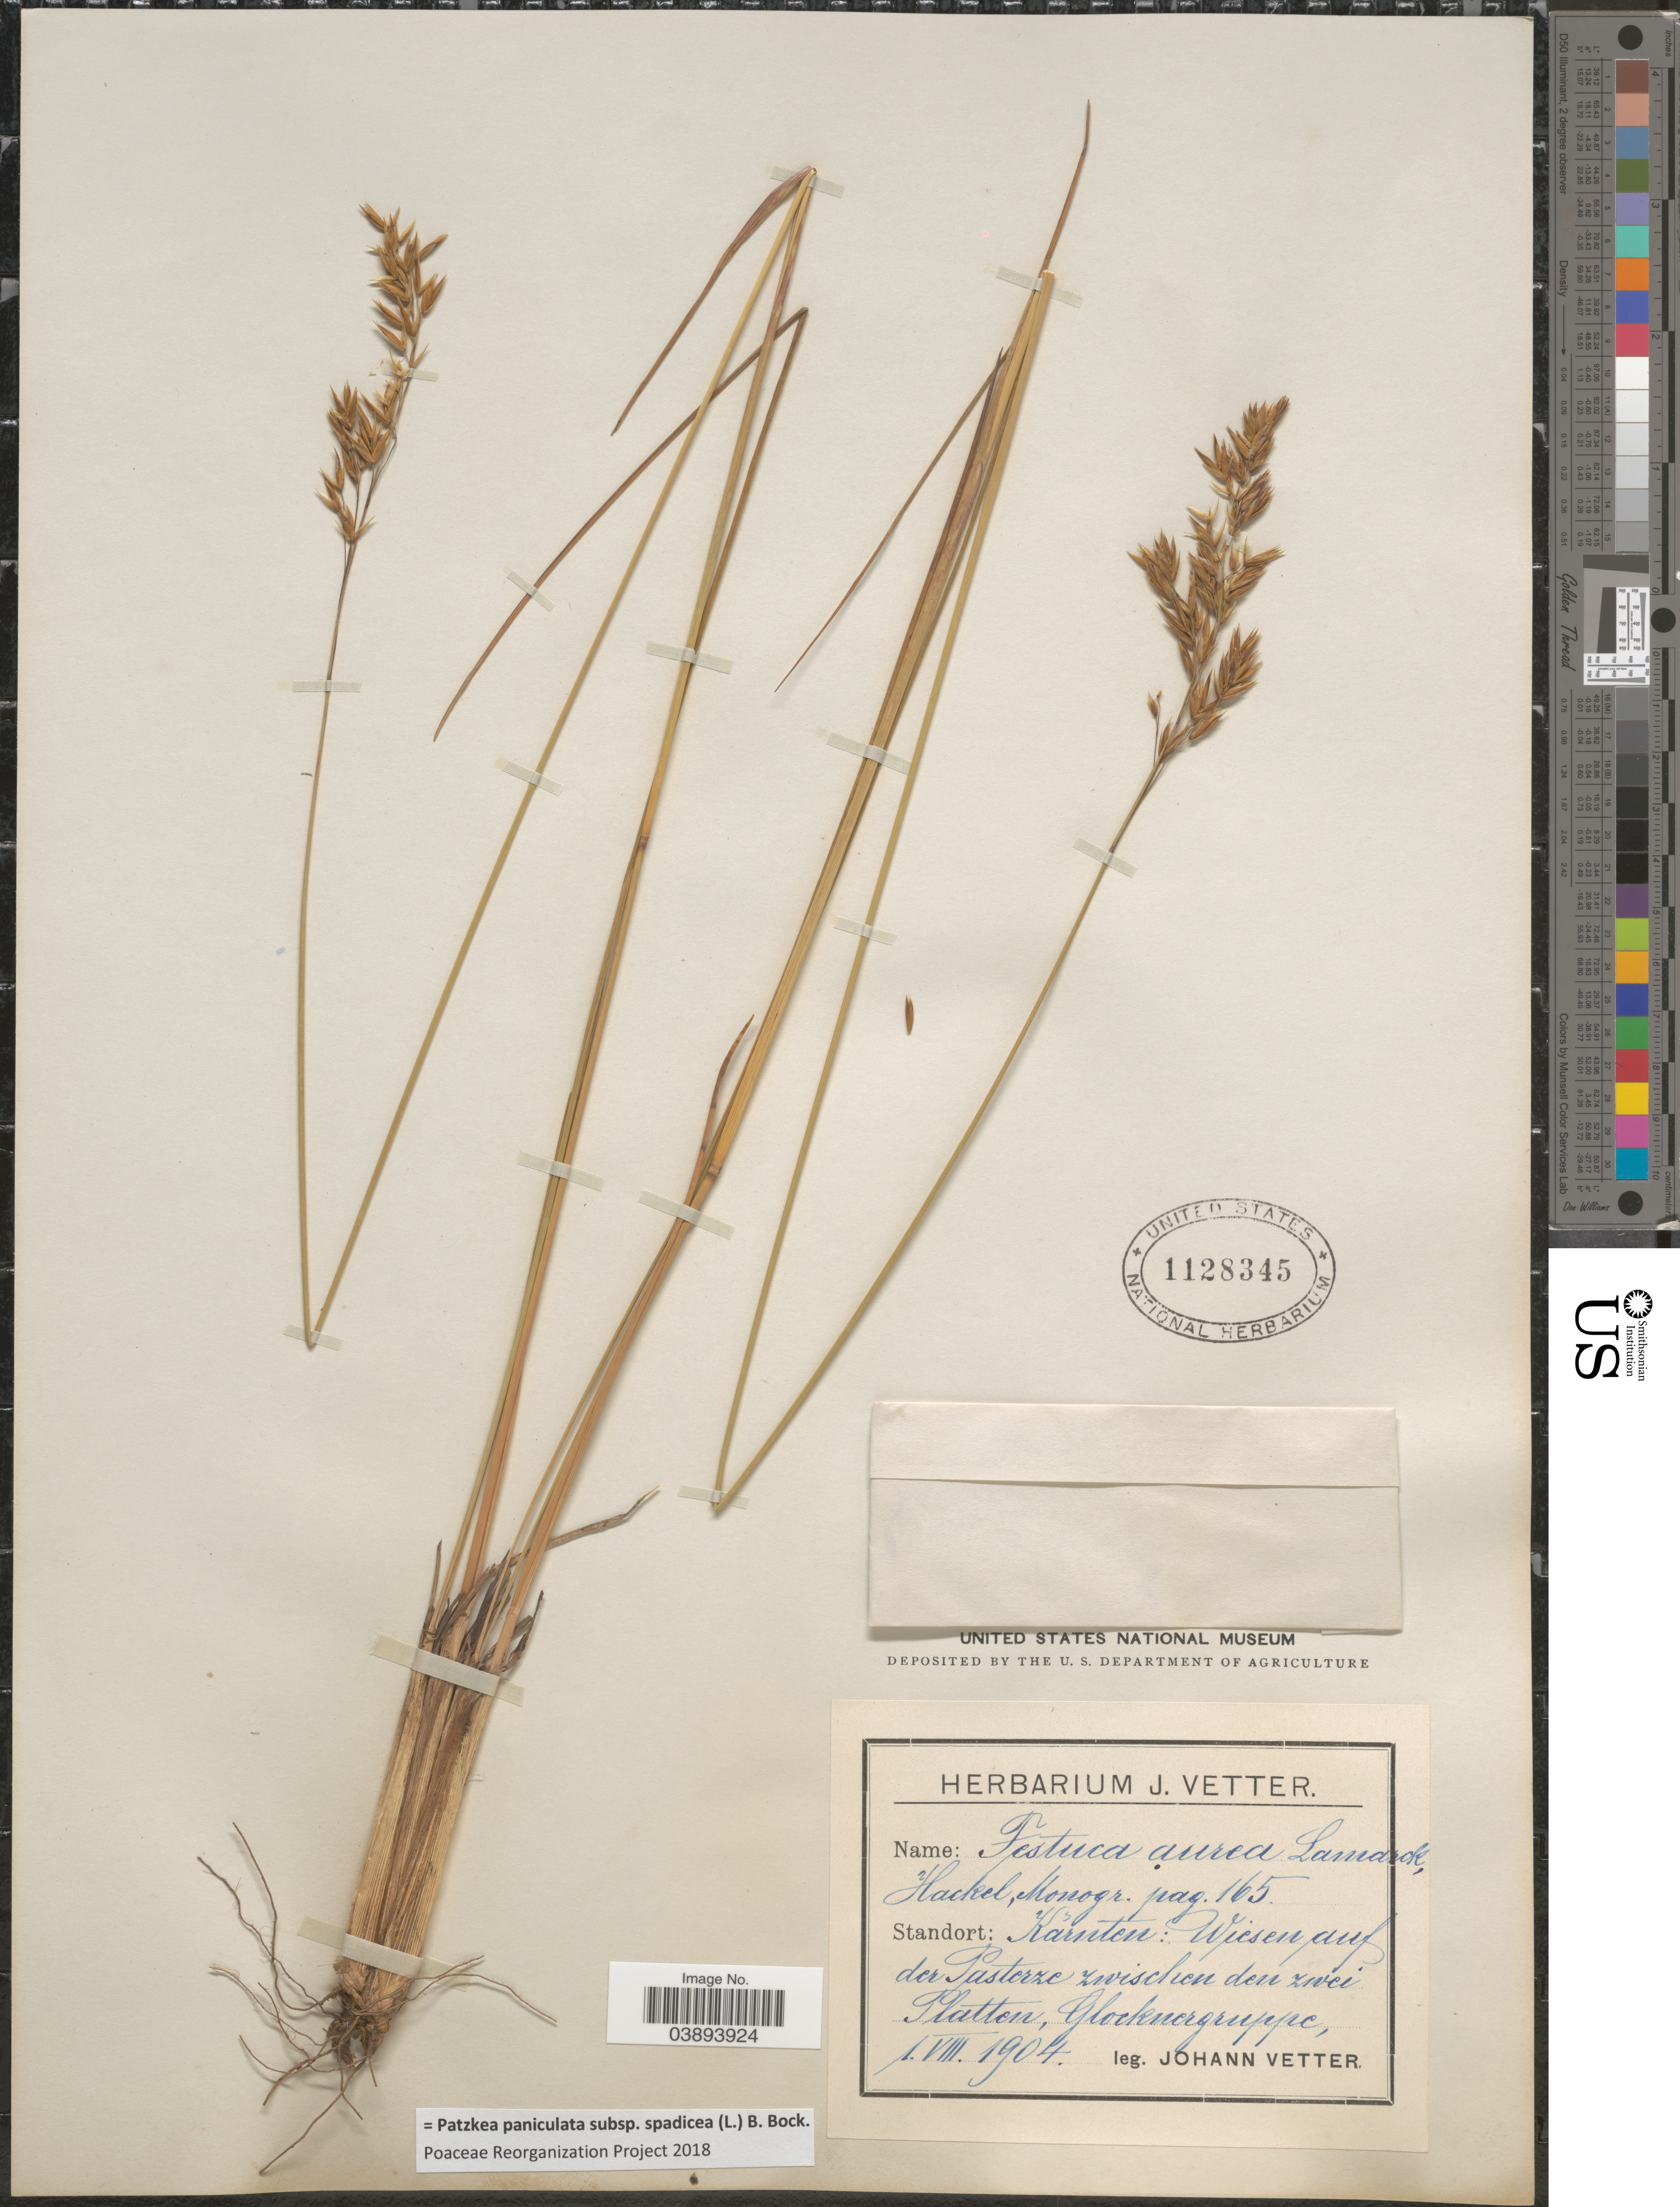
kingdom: Plantae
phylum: Tracheophyta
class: Liliopsida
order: Poales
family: Poaceae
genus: Patzkea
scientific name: Patzkea paniculata subsp. spadicea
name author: (L.) G. H. Loos & B. Bock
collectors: J. Vetter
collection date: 1904-08-01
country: Austria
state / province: Karnten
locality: Wiesen auf der Pasterze zwischen den zwei Platten, Glocknergruppe.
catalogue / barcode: US 1128345